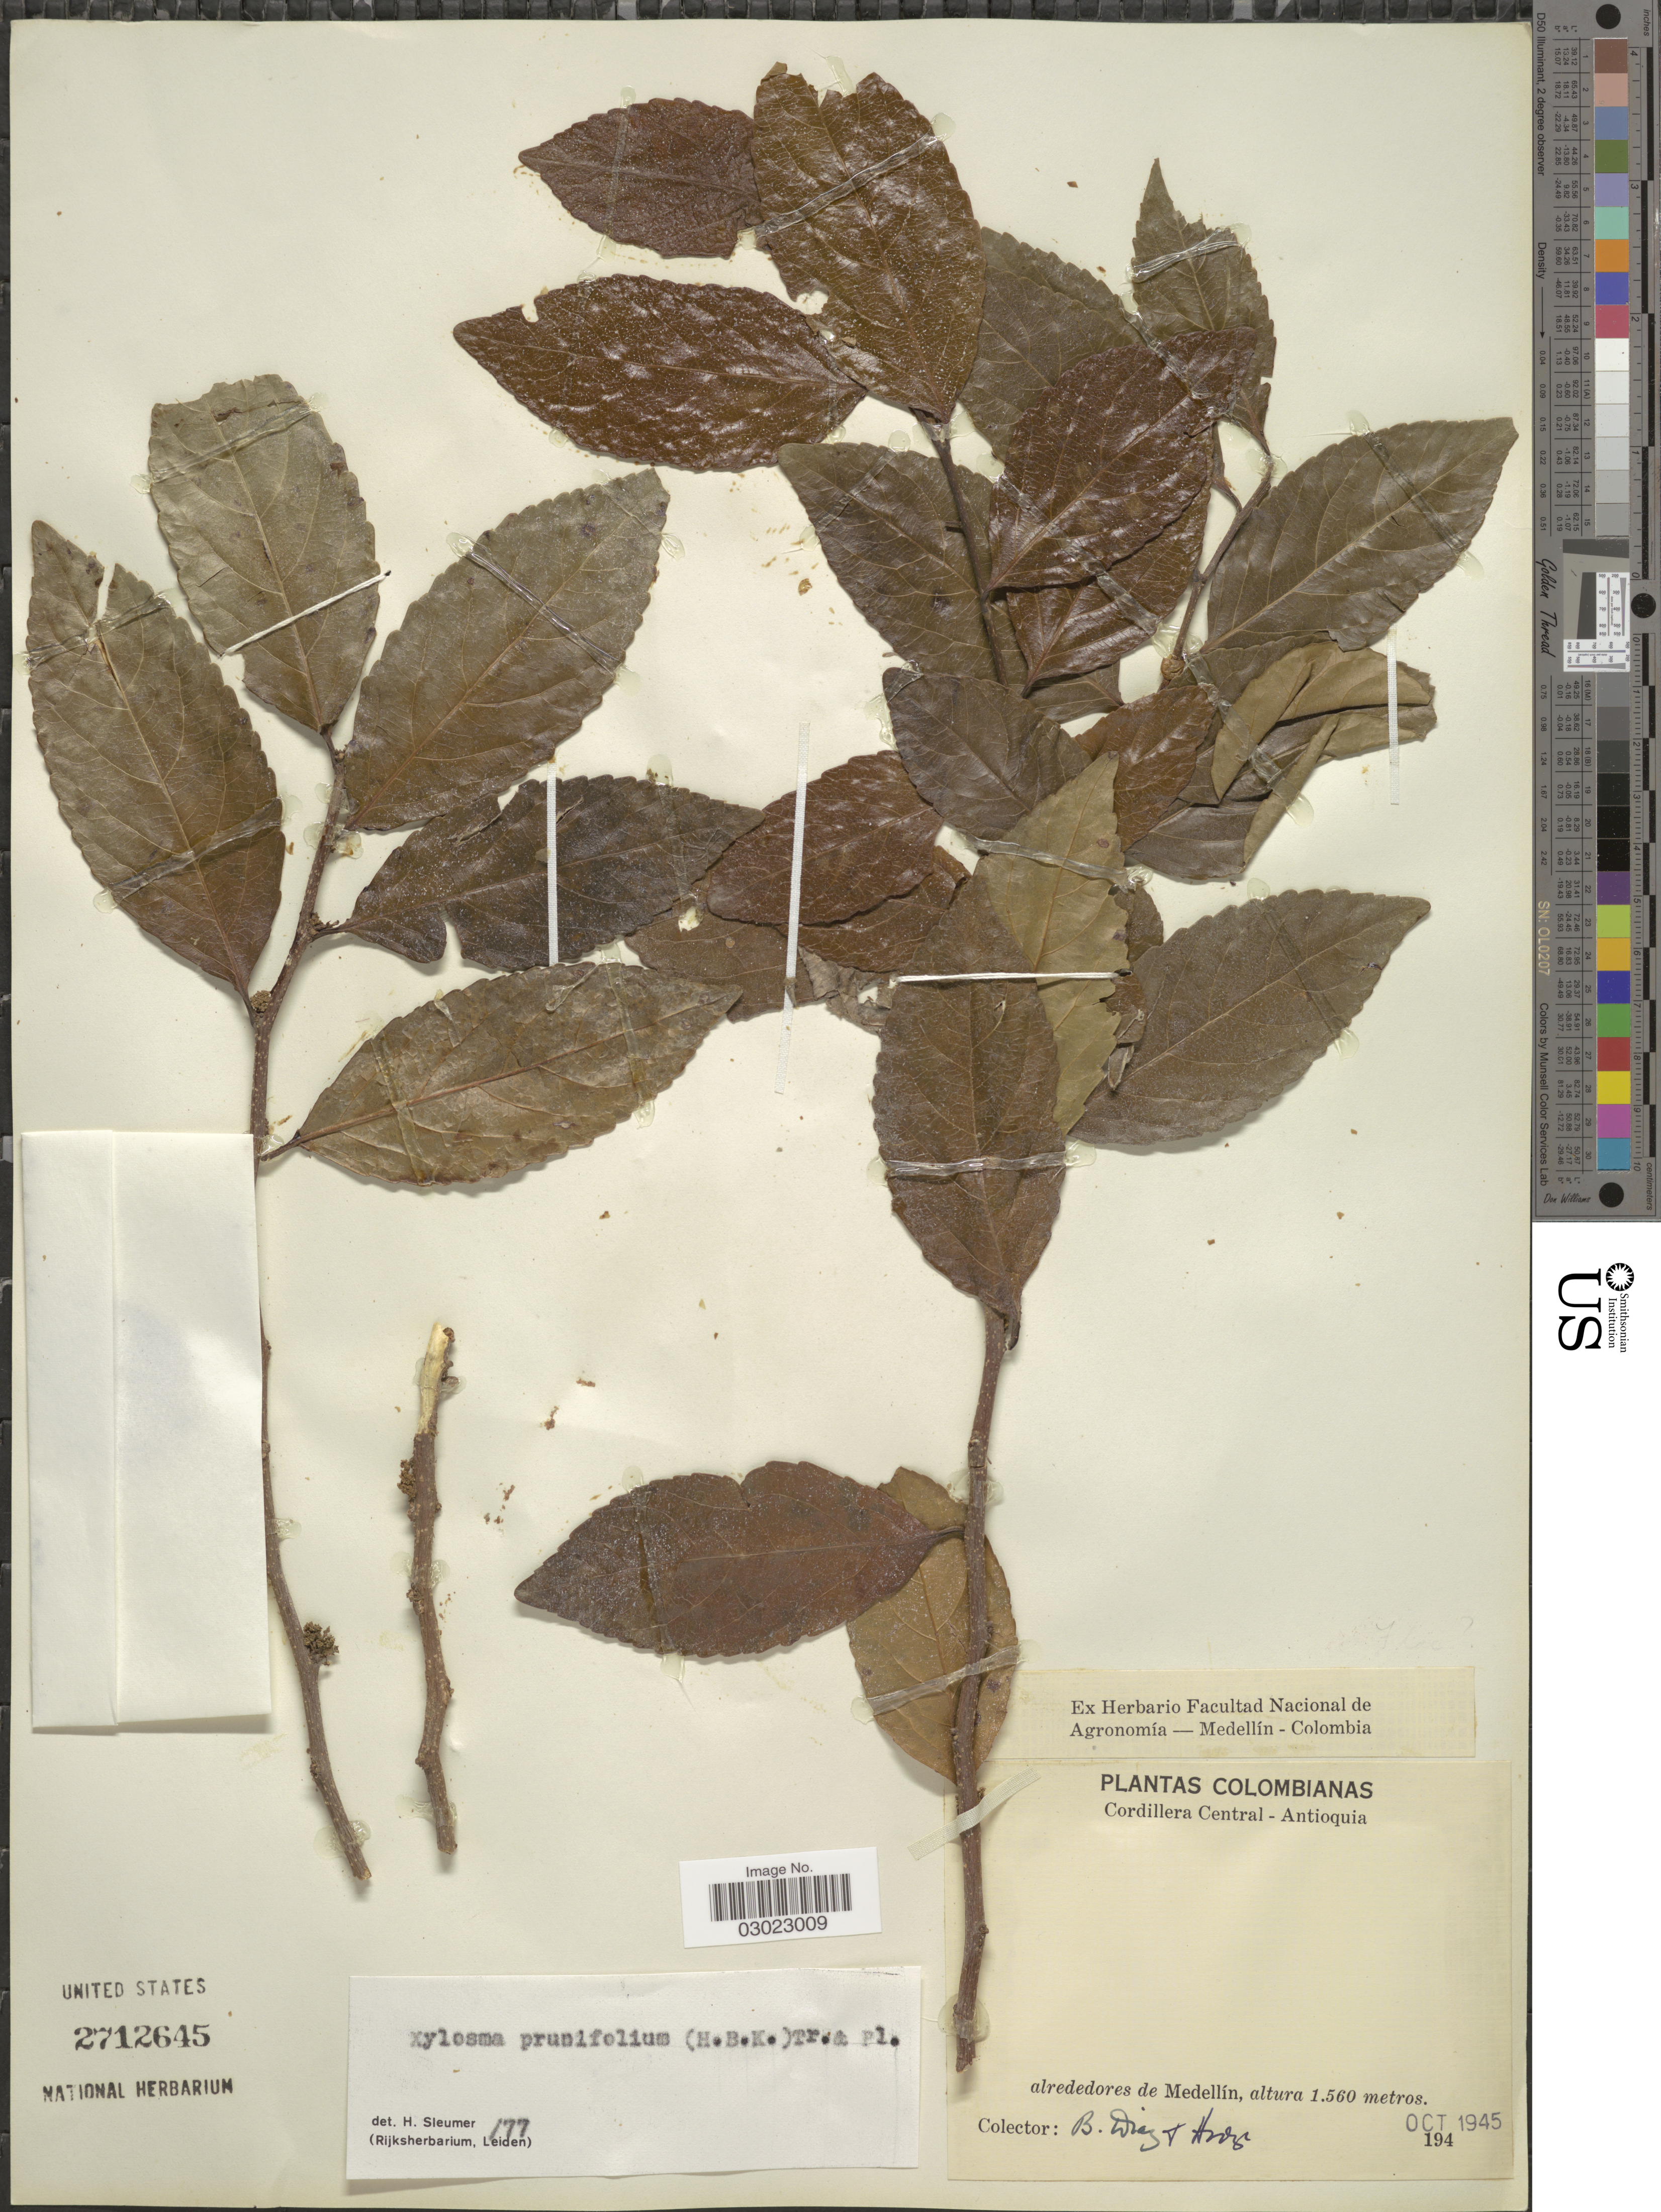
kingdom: Plantae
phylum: Tracheophyta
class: Magnoliopsida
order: Malpighiales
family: Salicaceae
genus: Xylosma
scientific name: Xylosma prunifolia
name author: (Kunth) Triana & Planch.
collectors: B. Diaz & Hodge, --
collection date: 1945-10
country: Colombia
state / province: Antioquia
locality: Cordillera Central. Alrededores de Medellín.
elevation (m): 1560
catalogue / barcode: US 2712645